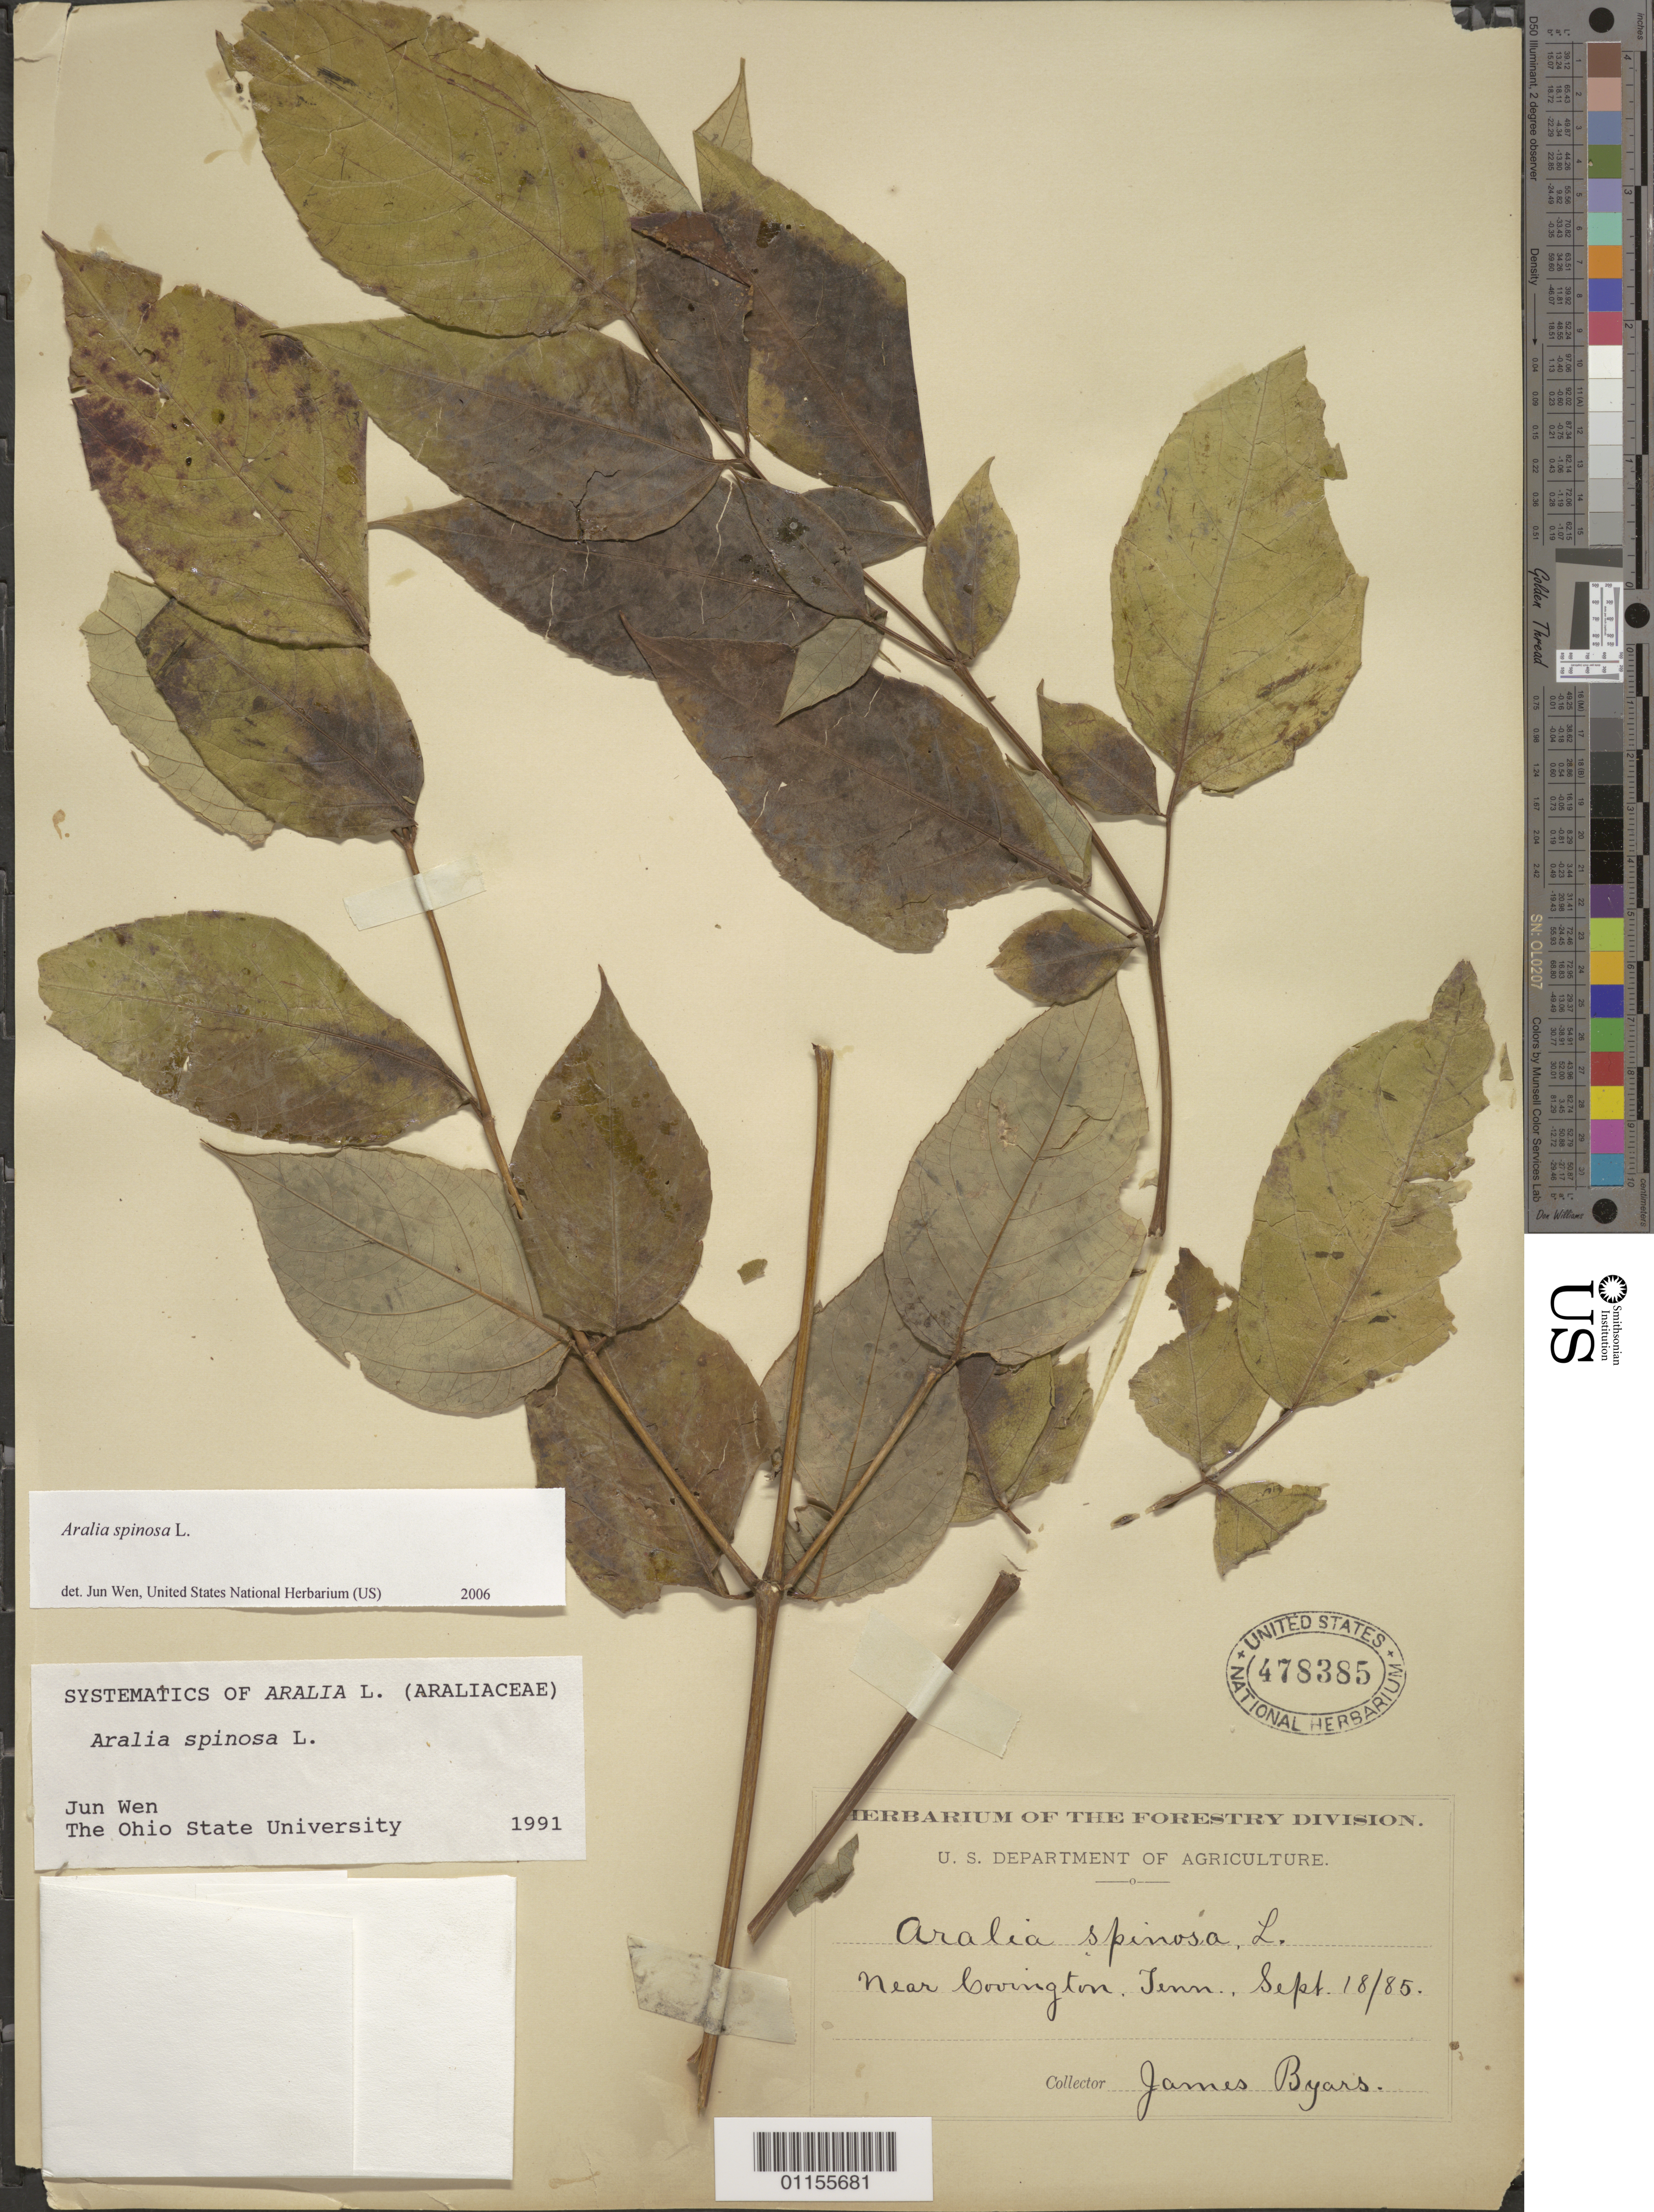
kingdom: Plantae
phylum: Tracheophyta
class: Magnoliopsida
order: Apiales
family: Araliaceae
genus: Aralia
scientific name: Aralia spinosa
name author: L.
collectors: J. Byars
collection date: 1885-09-18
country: United States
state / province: Tennessee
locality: Near Covington.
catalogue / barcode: US 478385